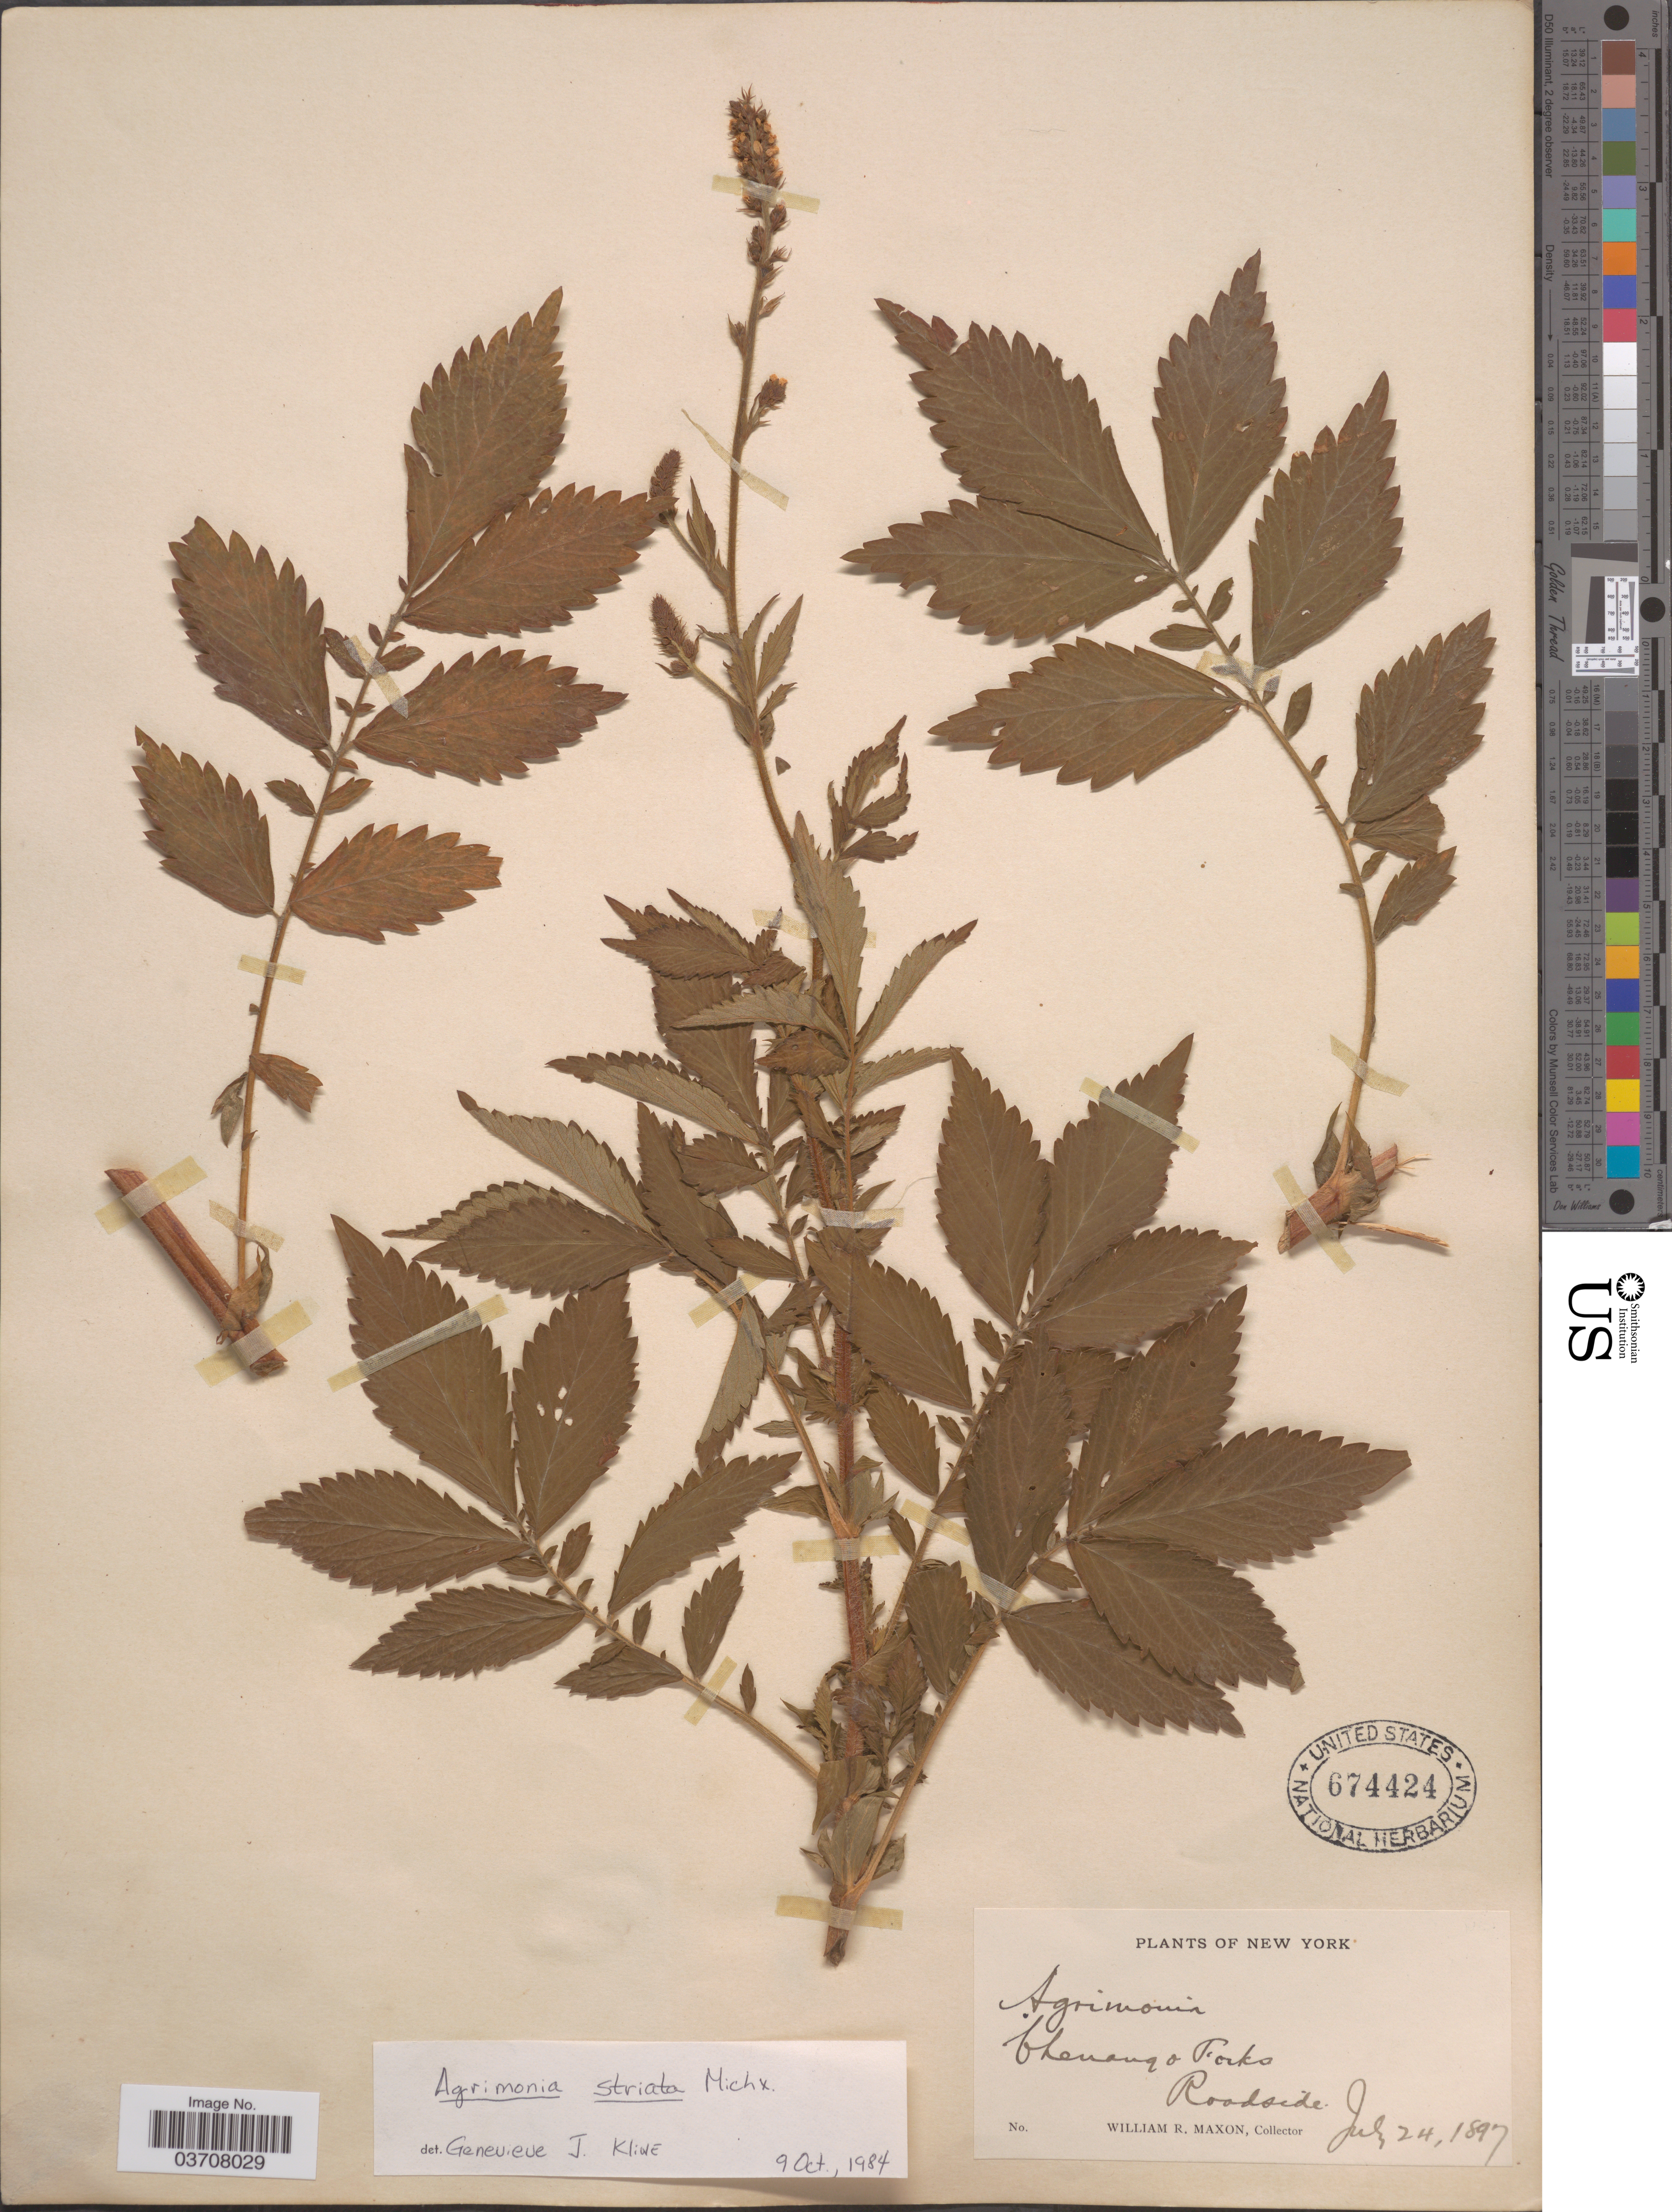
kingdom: Plantae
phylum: Tracheophyta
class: Magnoliopsida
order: Rosales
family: Rosaceae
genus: Agrimonia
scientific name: Agrimonia striata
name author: Michx.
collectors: W. R. Maxon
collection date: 1897-07-24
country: United States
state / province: New York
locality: Chenango Forks. Roadside.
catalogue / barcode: US 674424